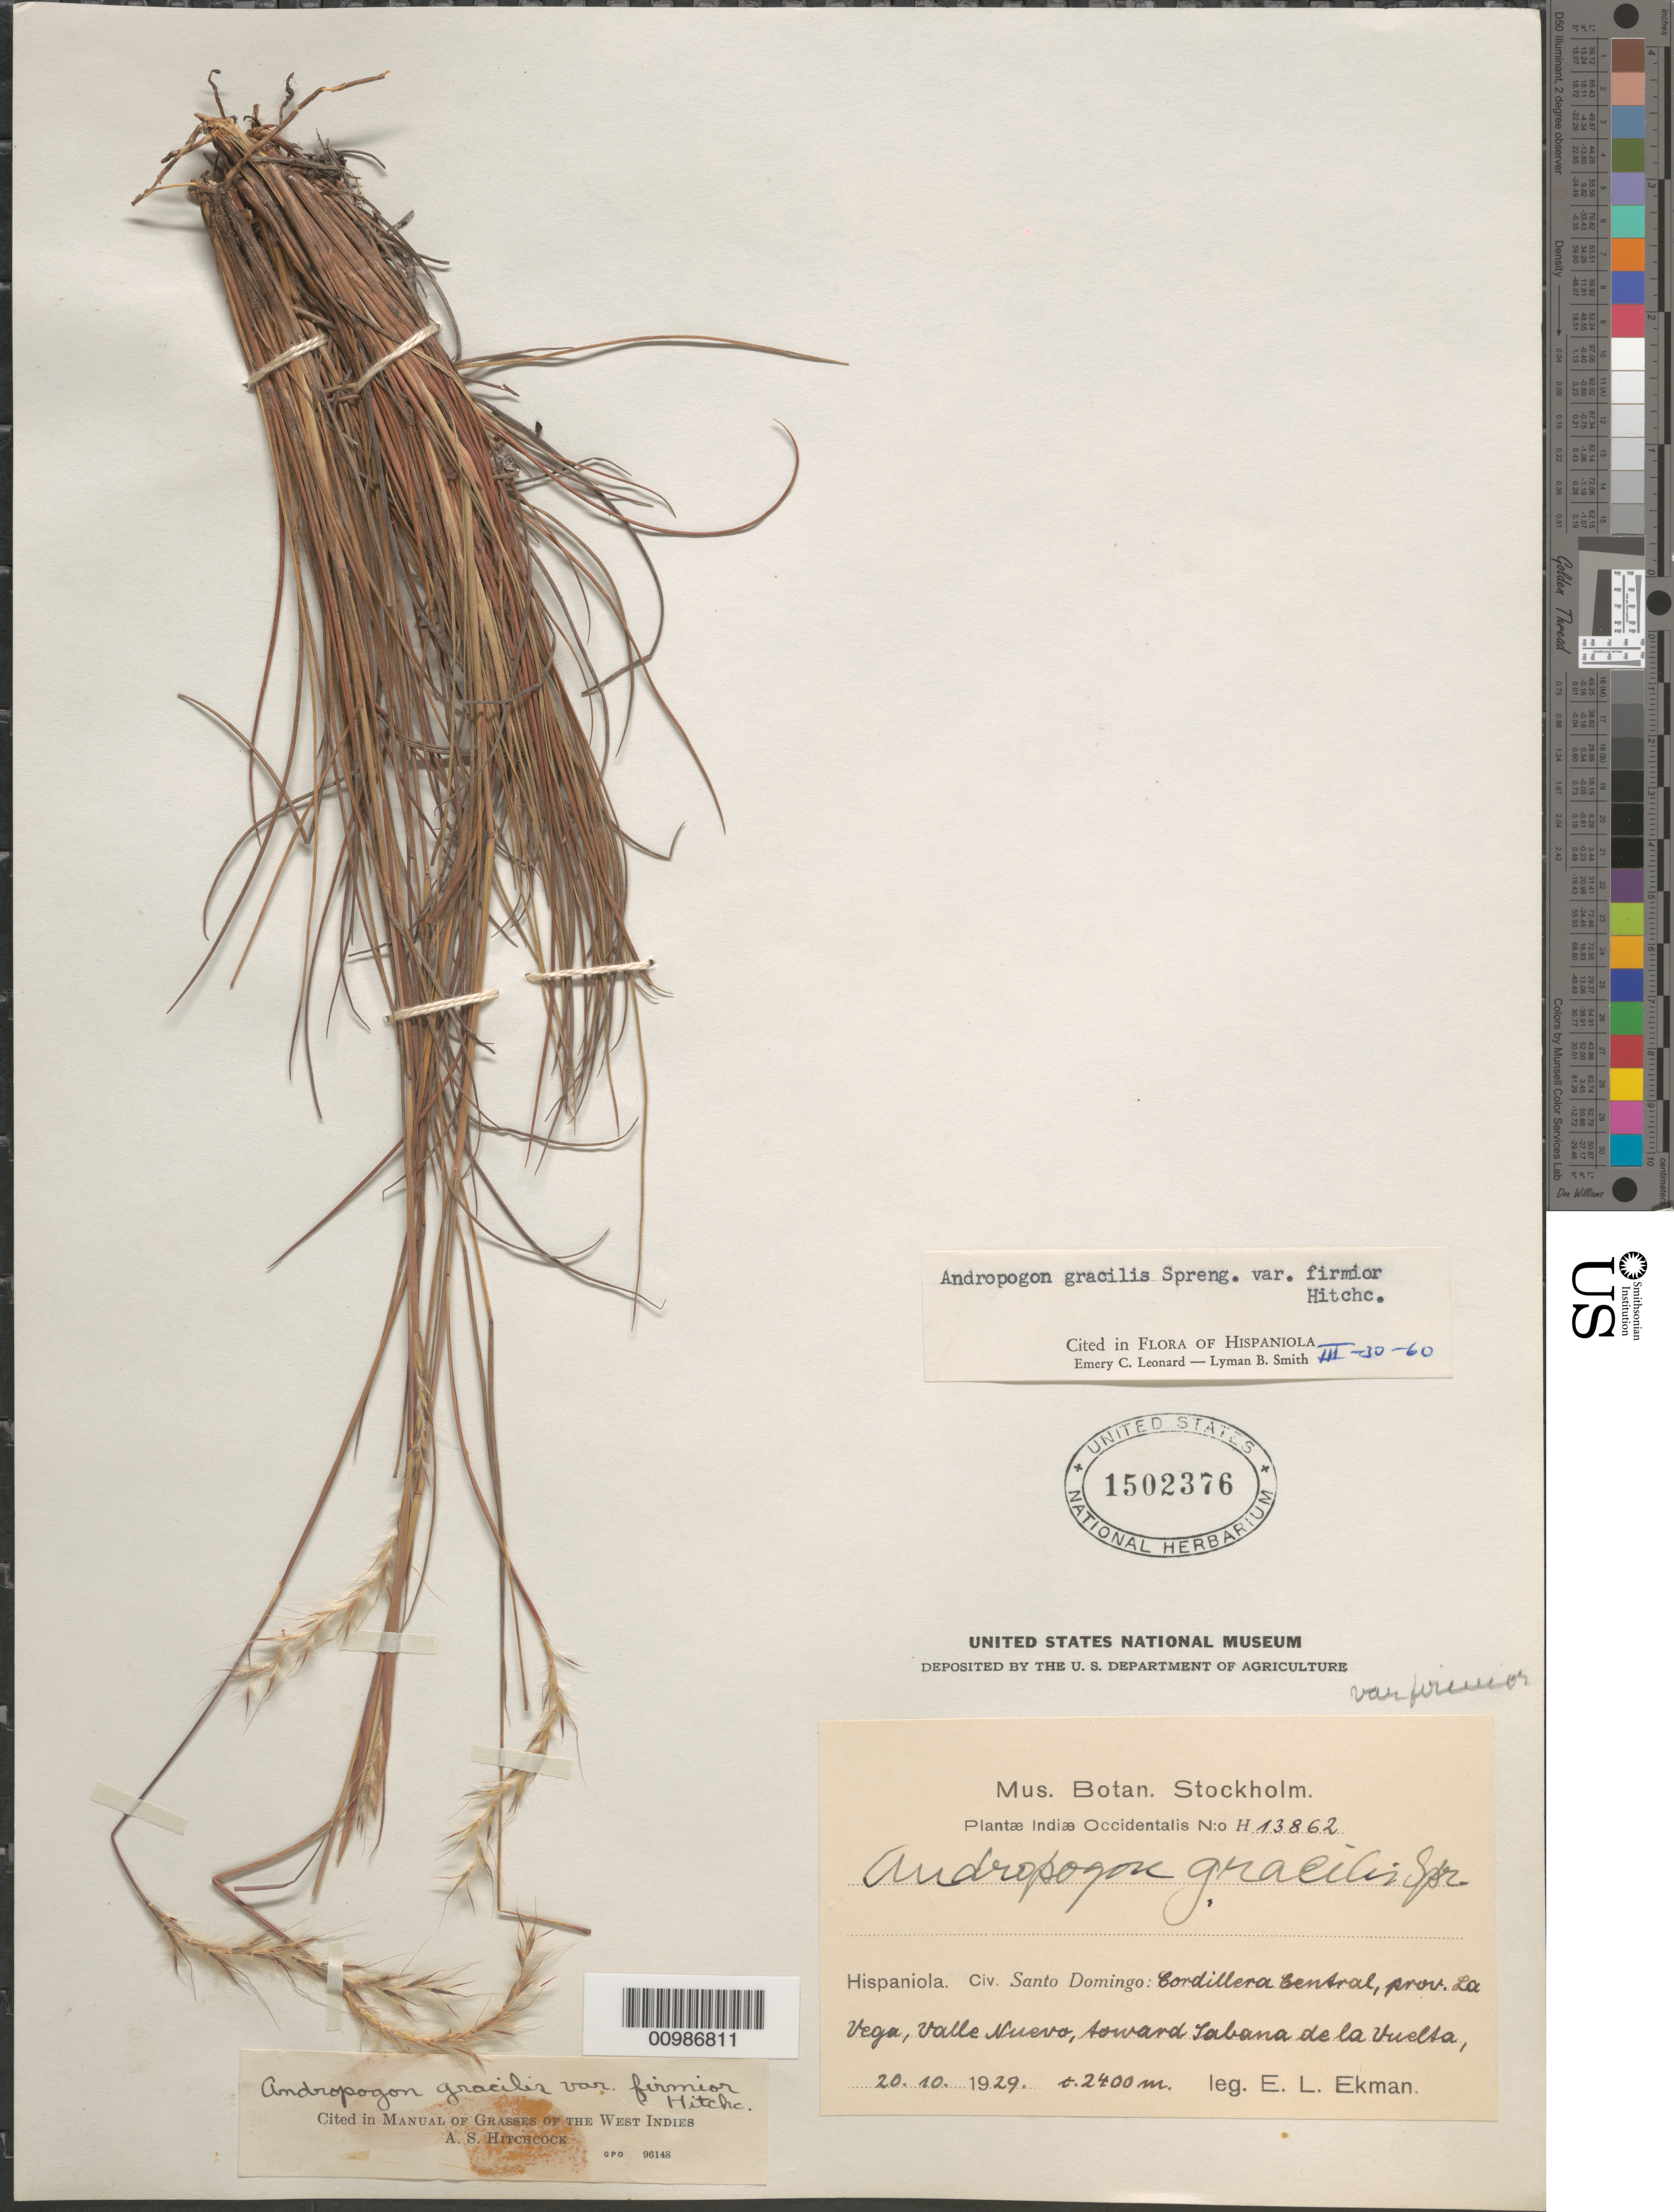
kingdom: Plantae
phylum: Tracheophyta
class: Liliopsida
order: Poales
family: Poaceae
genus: Andropogon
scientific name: Andropogon gracilis var. firmior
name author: Hitchc.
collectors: E. L. Ekman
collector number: H 13862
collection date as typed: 20 Oct 1929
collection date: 1929-10-20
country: Dominican Republic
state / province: La Vega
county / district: Santo Domingo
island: Hispaniola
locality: Cordillera Central, Valle Nuevo toward Sabana de la Vuelta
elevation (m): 2400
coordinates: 0 N, 0 E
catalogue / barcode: US 1502376